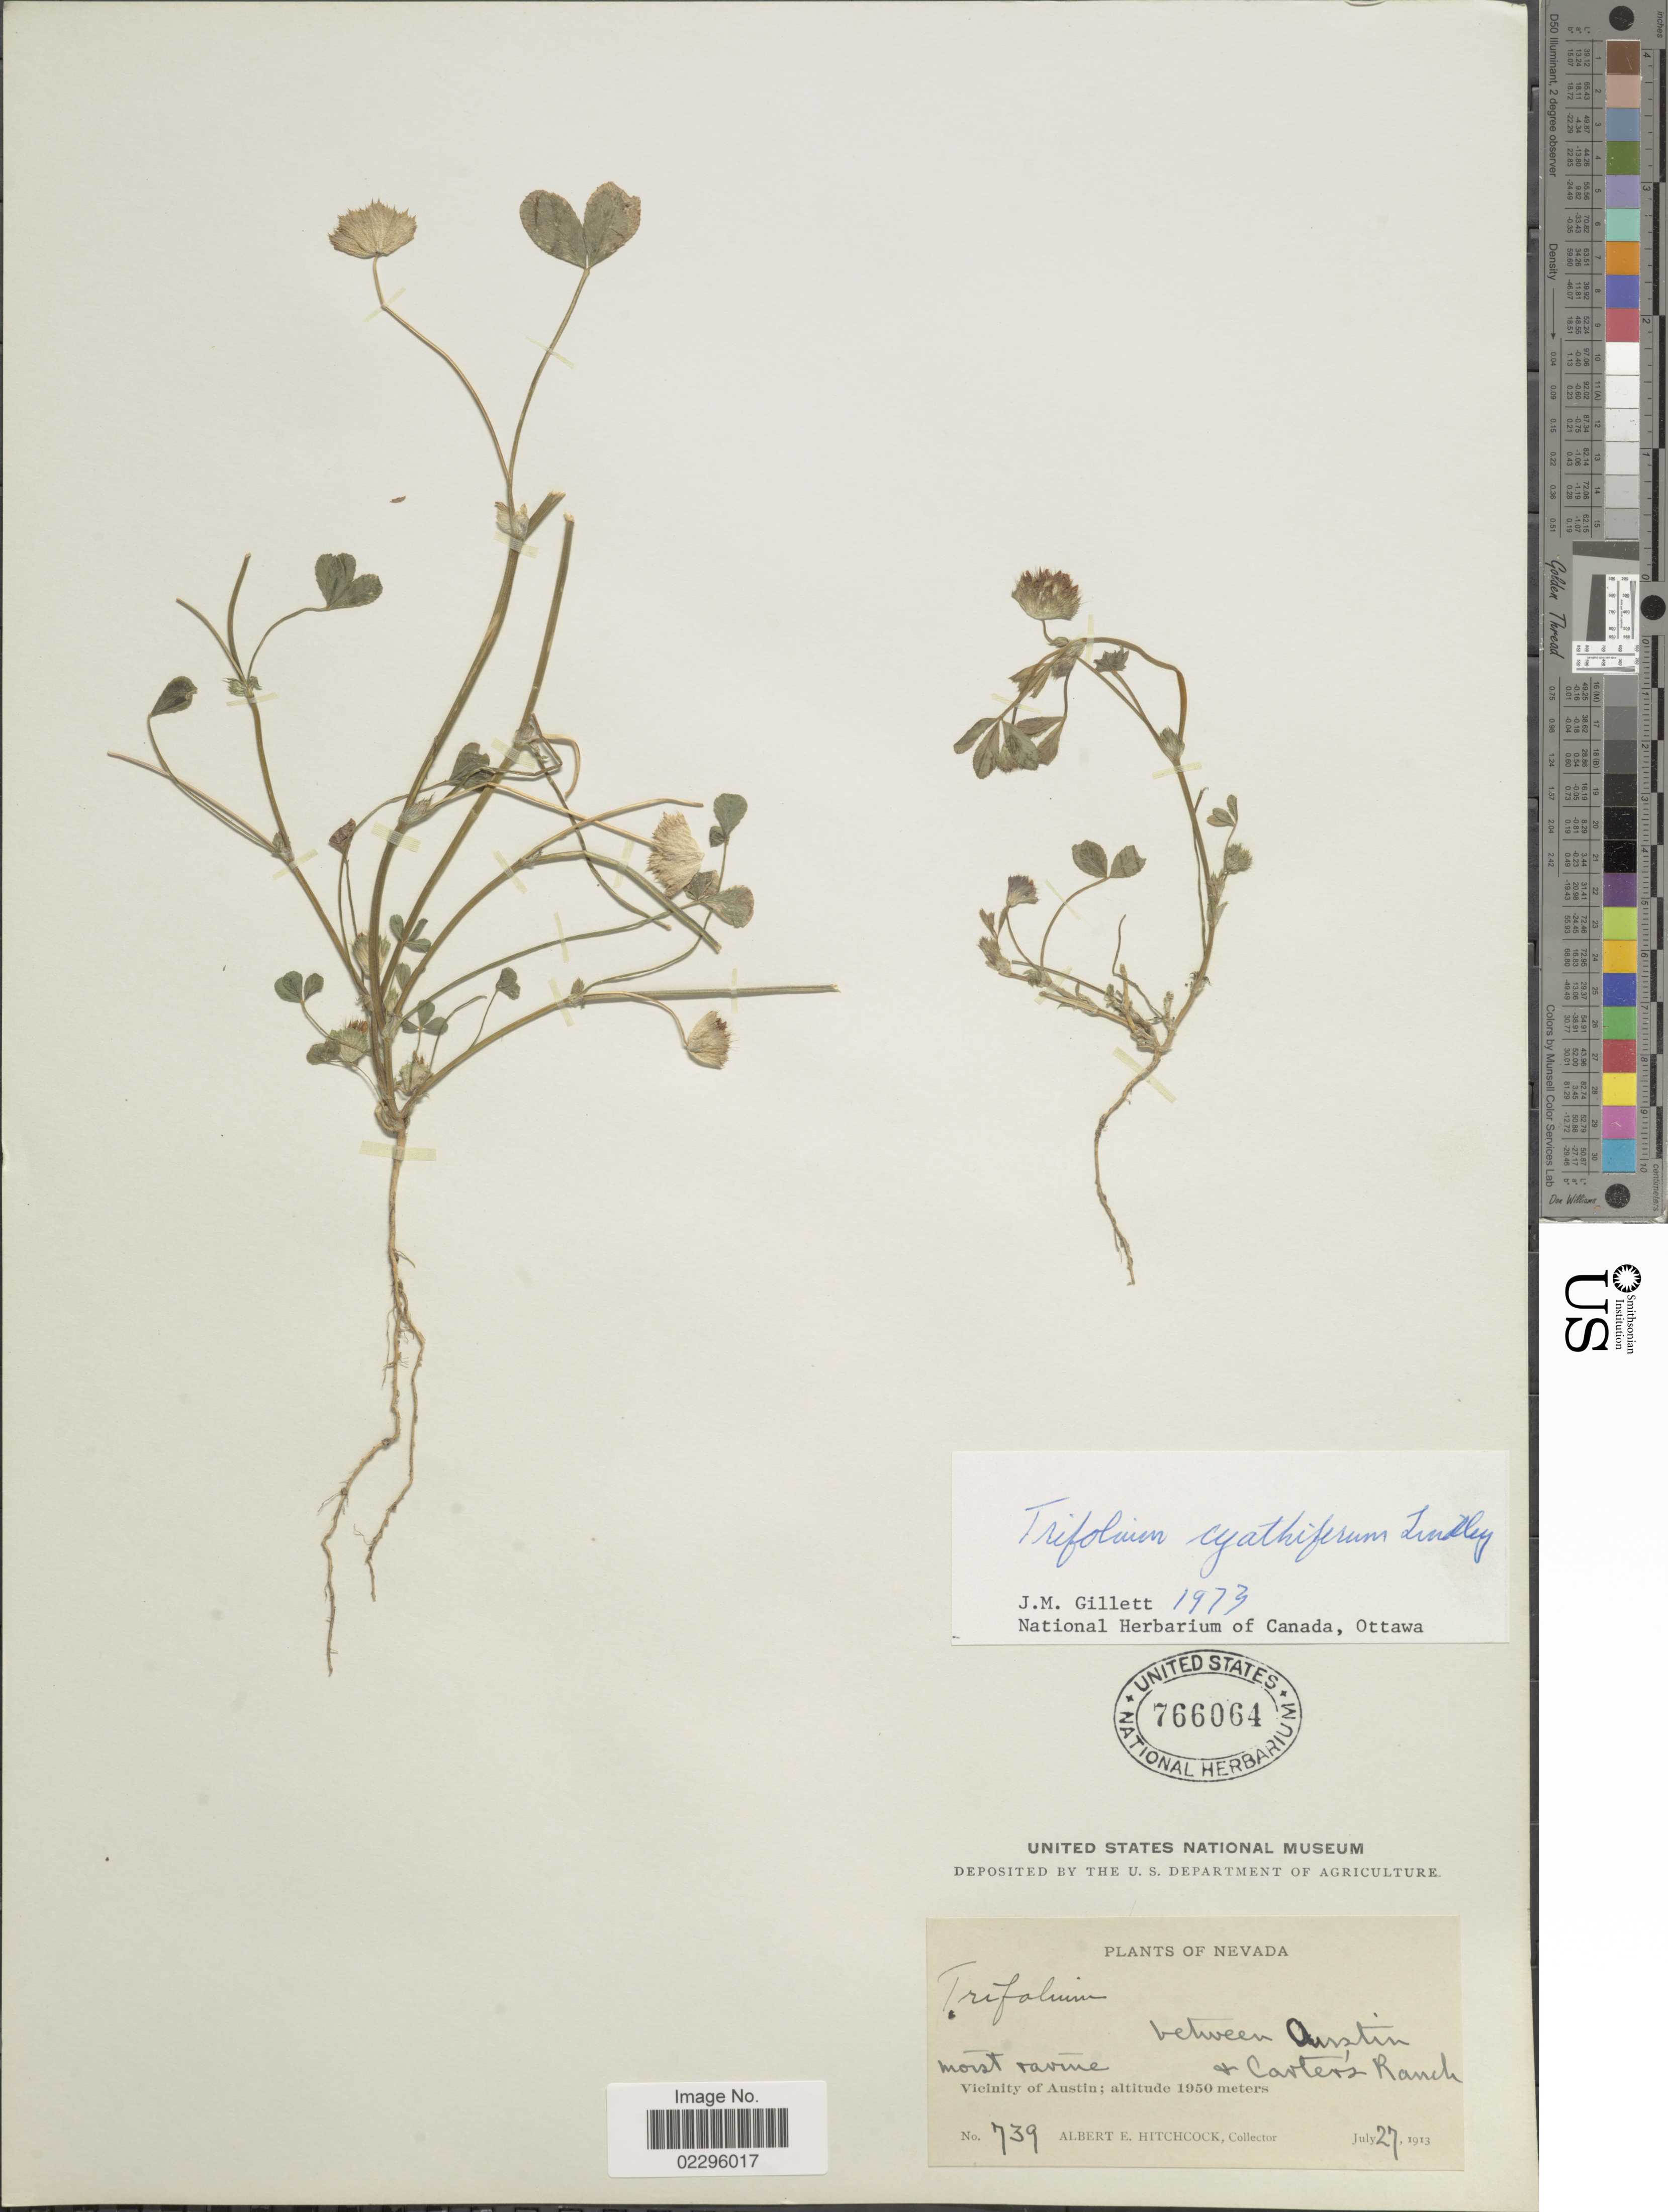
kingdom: Plantae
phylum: Tracheophyta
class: Magnoliopsida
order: Fabales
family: Fabaceae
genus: Trifolium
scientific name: Trifolium cyathiferum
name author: Lindl.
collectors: A. Hitchcock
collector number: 739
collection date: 1913-07-27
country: United States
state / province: Nevada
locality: Between Austin & Carters Ranch, Vicinity of Austin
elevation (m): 1950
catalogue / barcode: US 766064